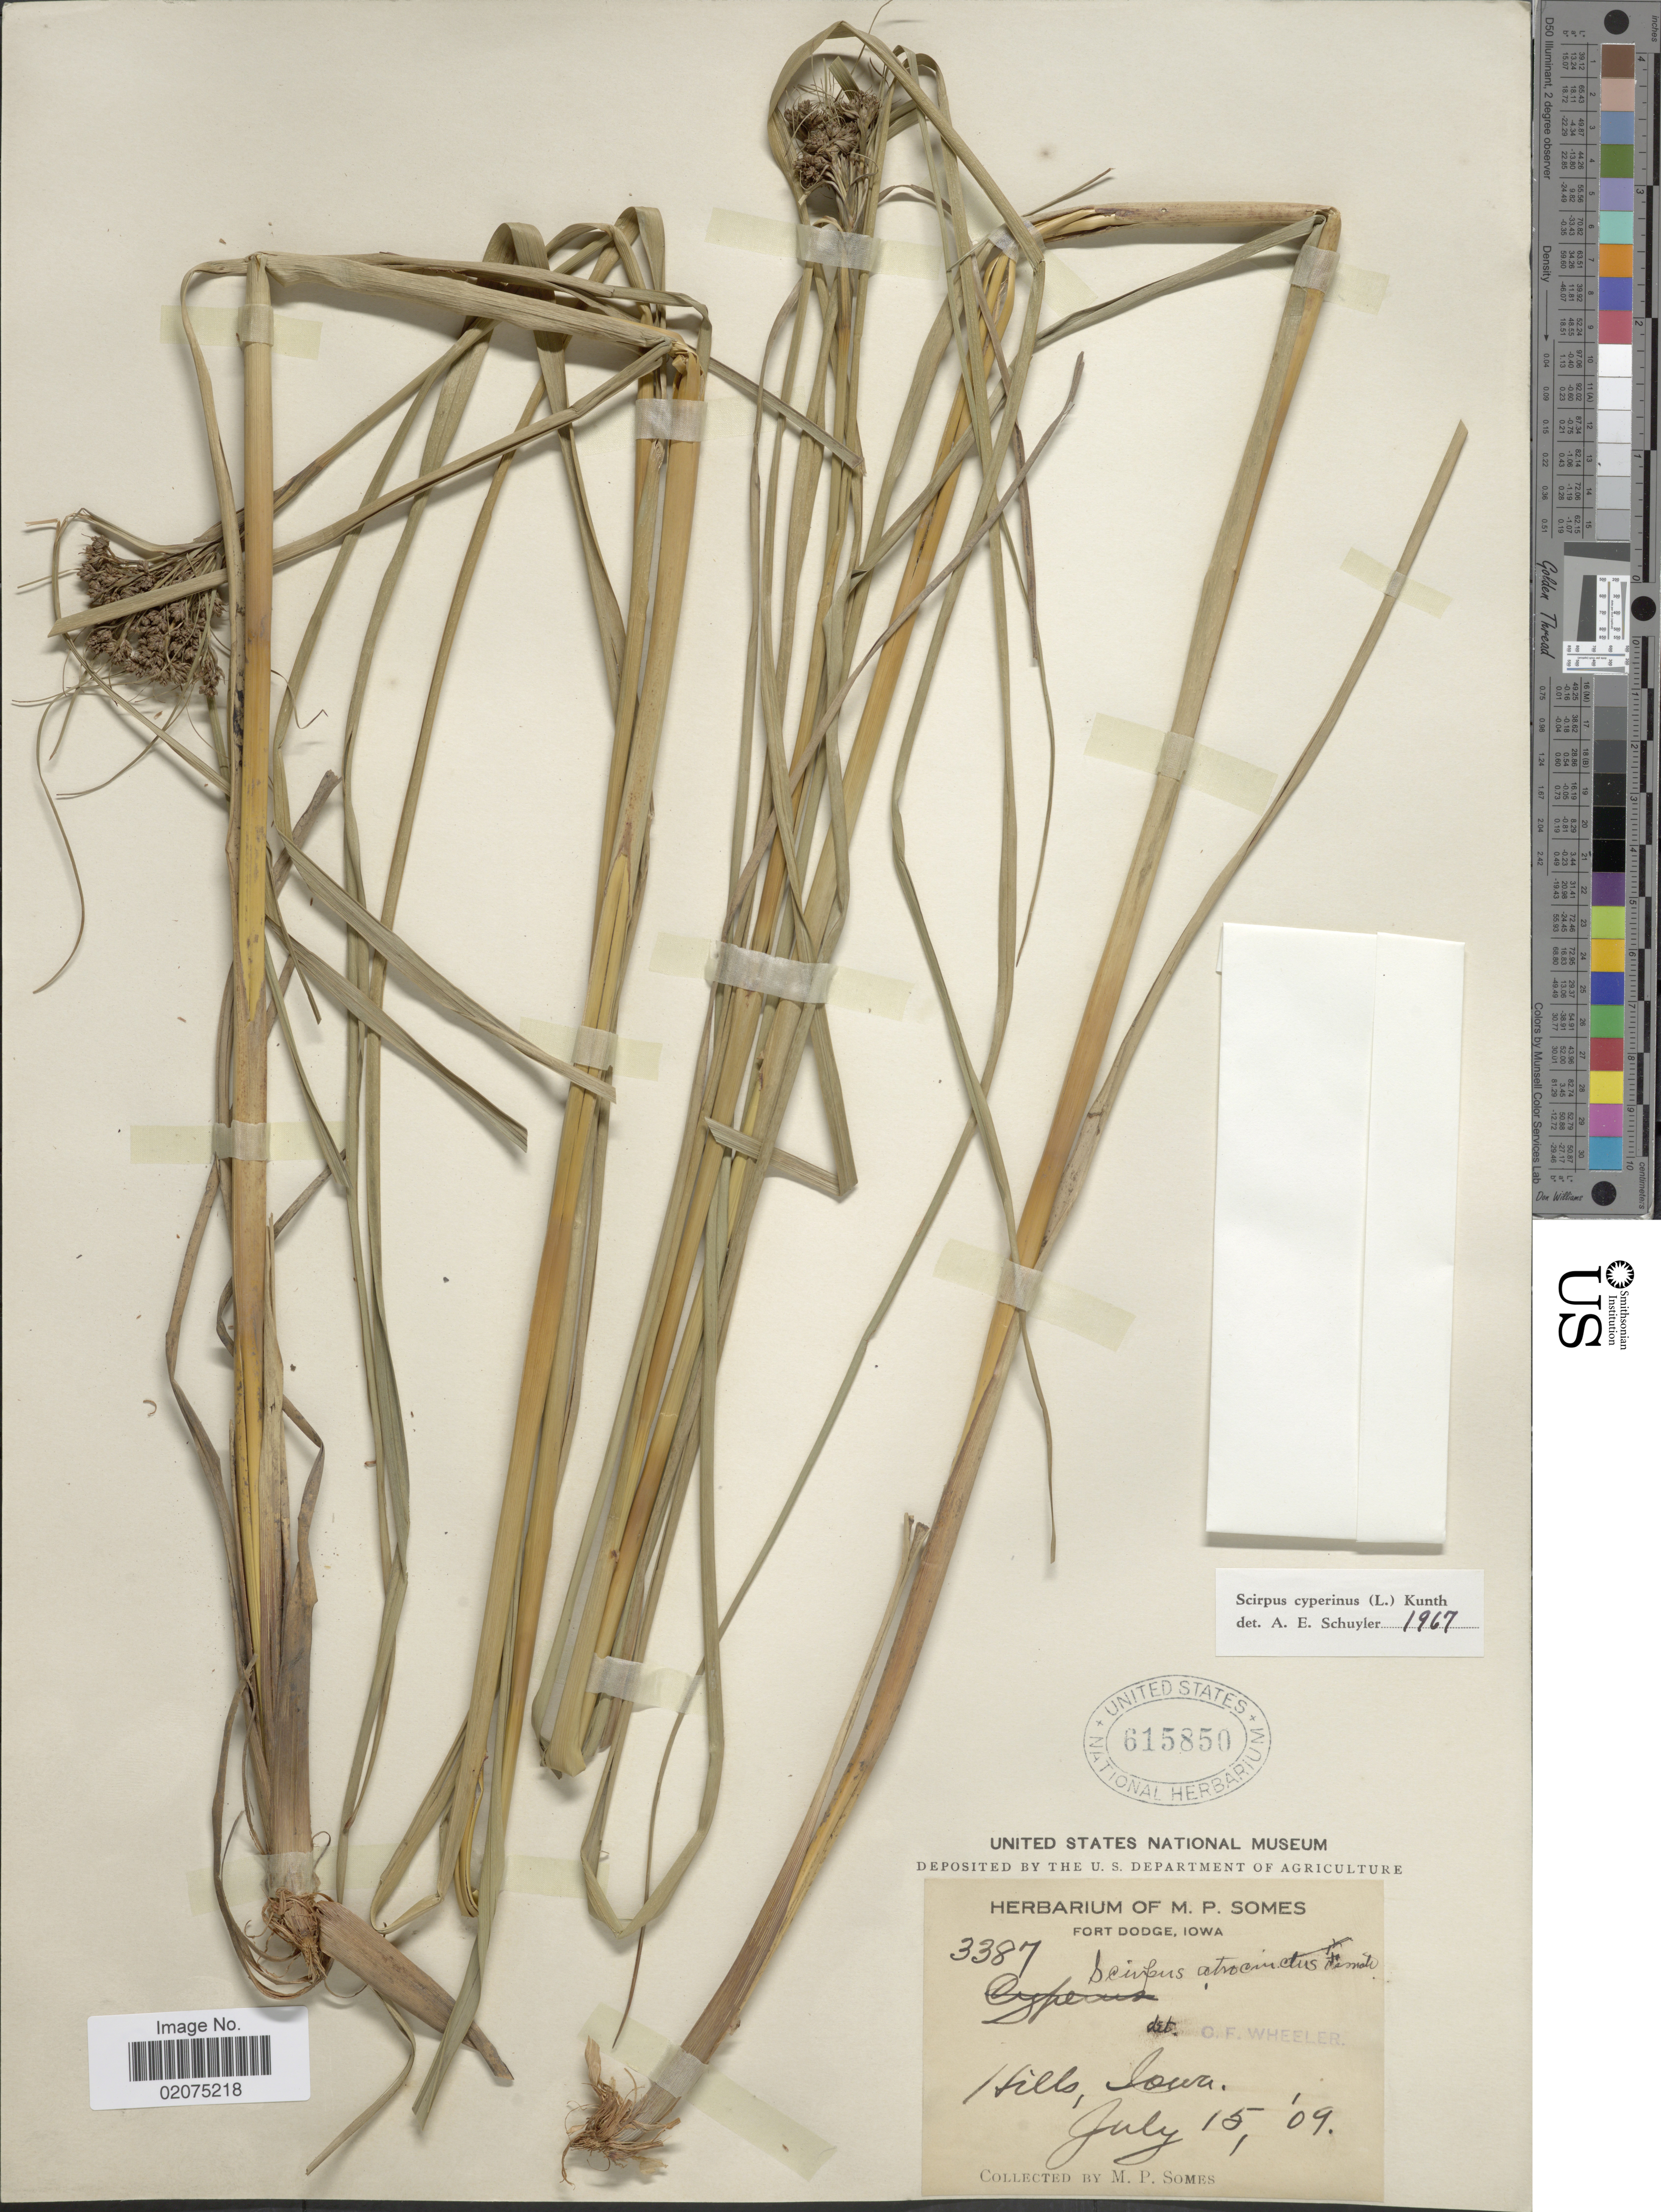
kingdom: Plantae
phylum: Tracheophyta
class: Liliopsida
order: Poales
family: Cyperaceae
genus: Scirpus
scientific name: Scirpus cyperinus (L.) Kunth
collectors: M. Somes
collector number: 3387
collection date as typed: Transcribed d/m/y: 15/7/9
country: United States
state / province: Iowa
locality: Fort Dodge, Hills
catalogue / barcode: US 615850